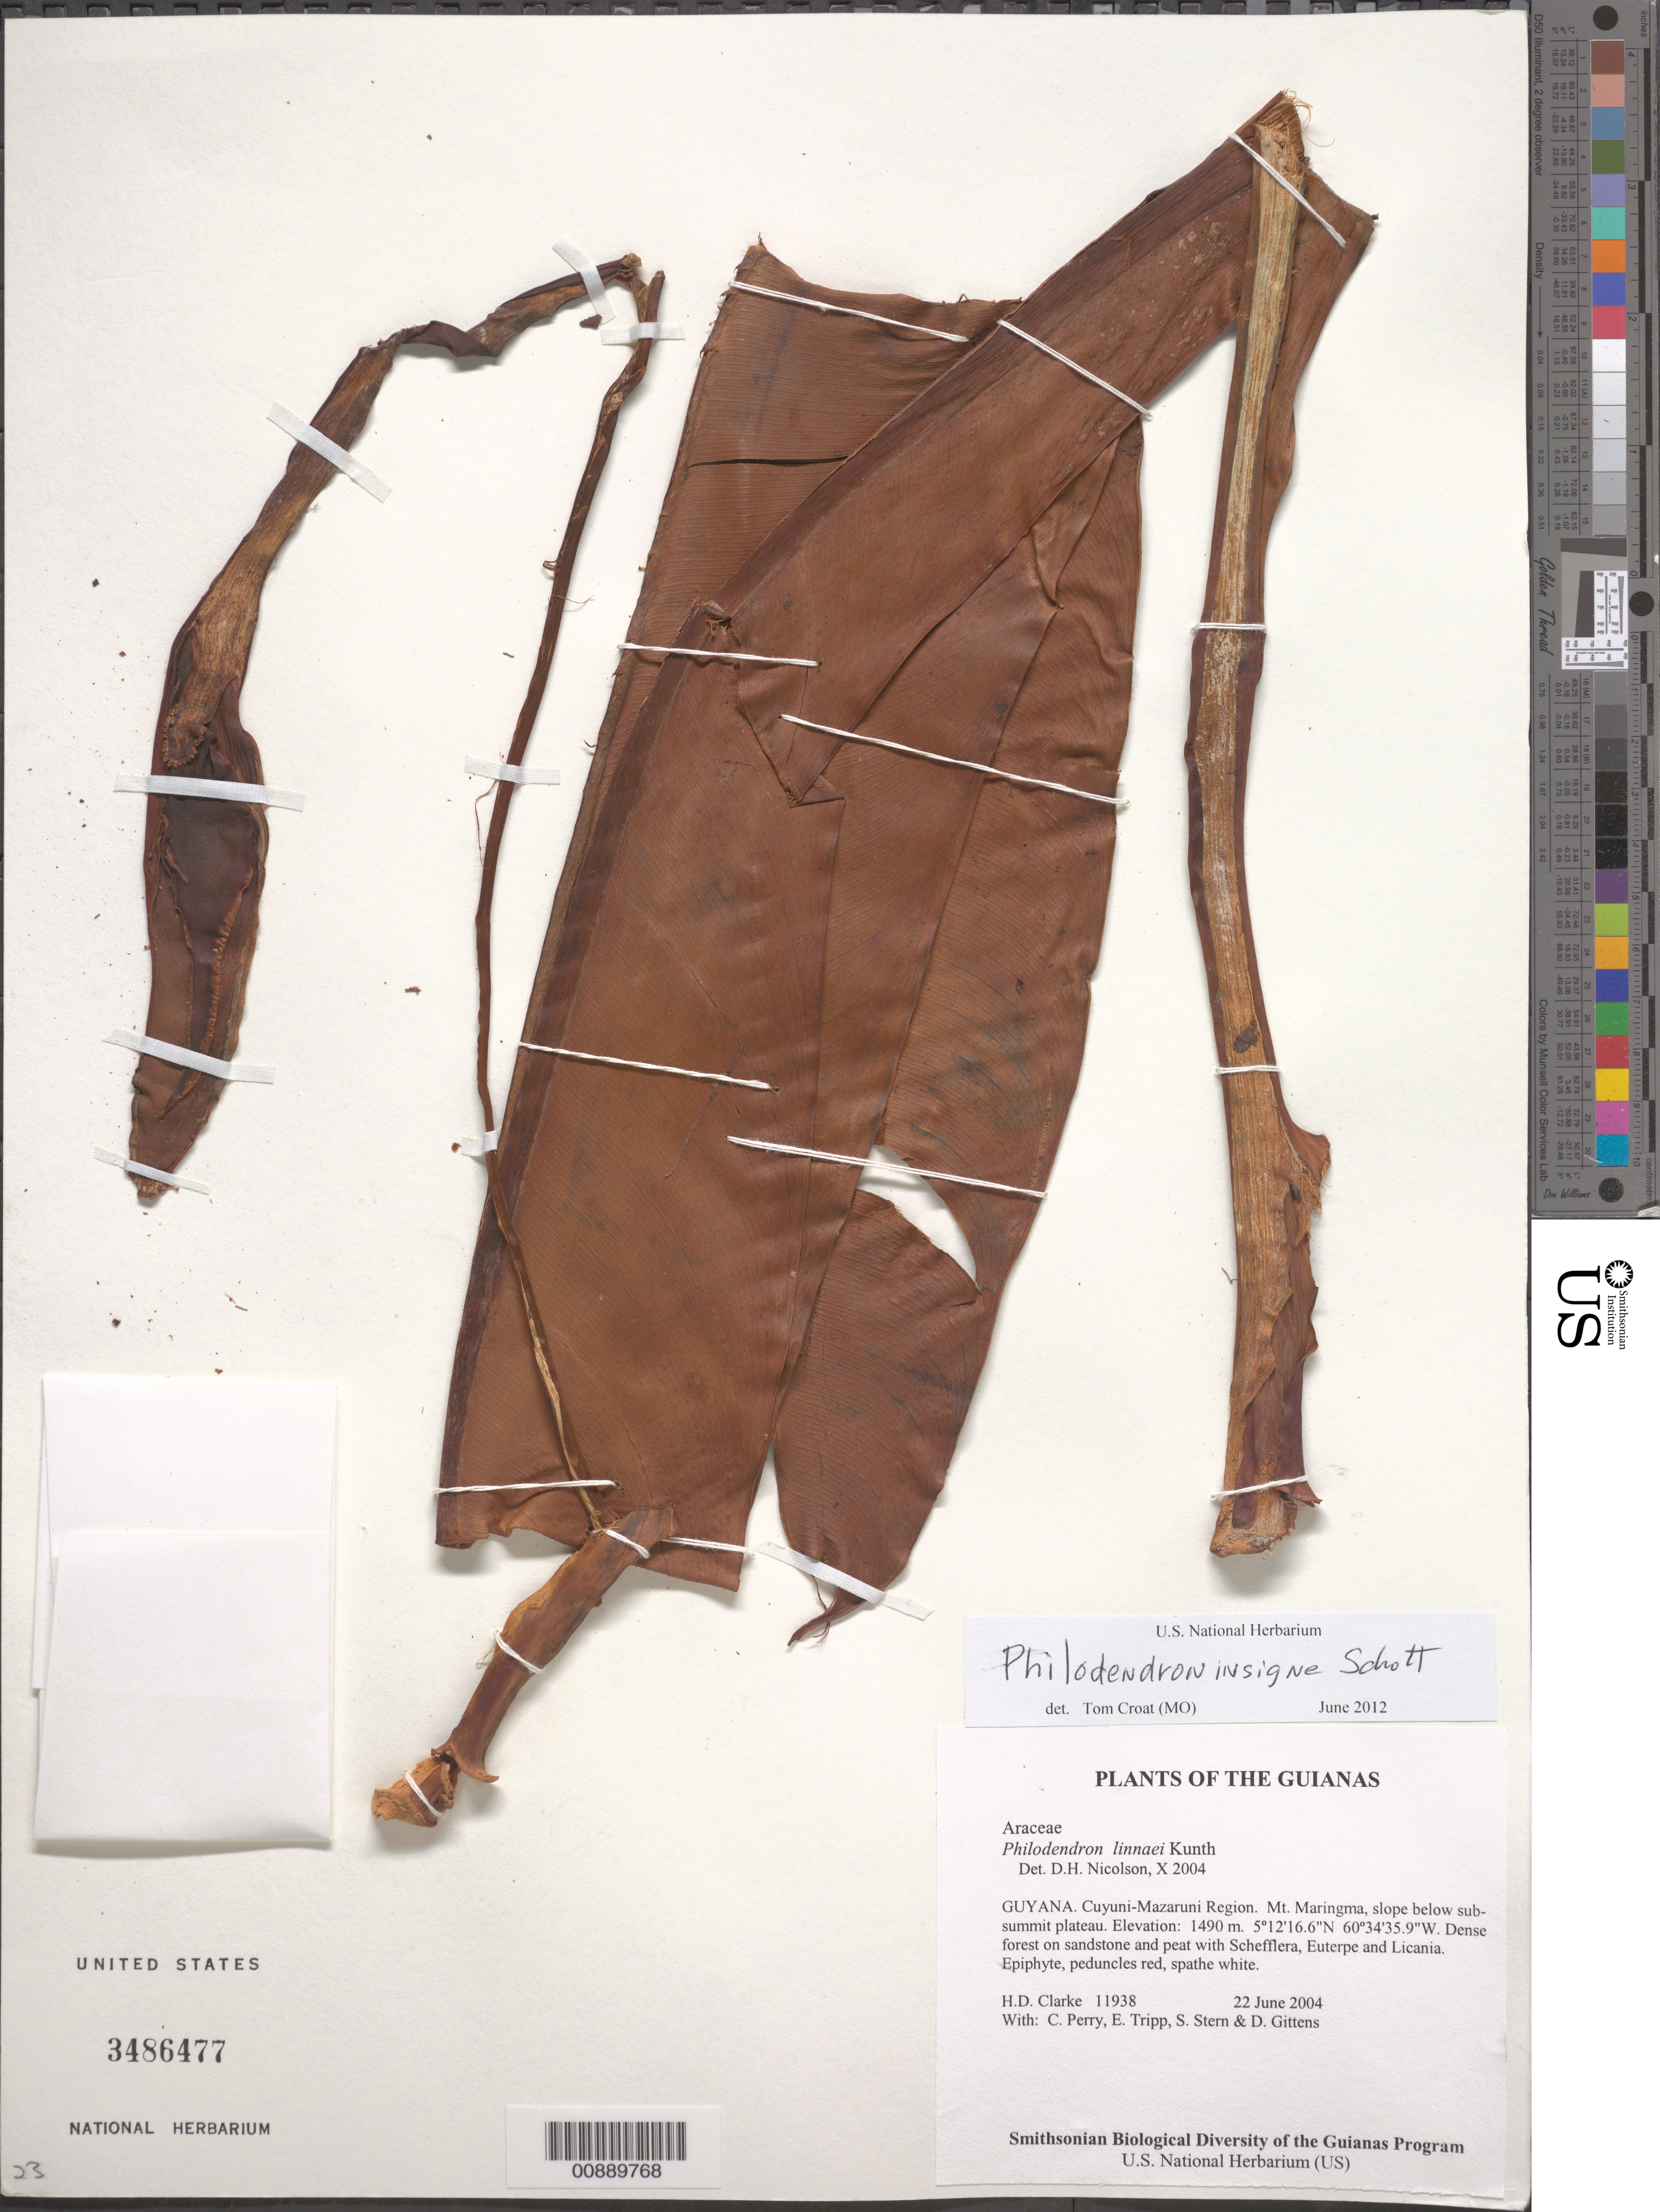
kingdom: Plantae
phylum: Tracheophyta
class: Liliopsida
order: Alismatales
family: Araceae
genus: Philodendron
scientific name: Philodendron linnaei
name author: Kunth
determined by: Nicolson, Dan H.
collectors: H. D. Clarke, C. Perry, E. Tripp, S. R. Stern & D. Gittens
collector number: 11938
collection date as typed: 22 June 2004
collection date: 2004-06-22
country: Guyana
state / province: Cuyuni-Mazaruni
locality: Mt. Maringma, slope below sub-summit plateau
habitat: Dense forest on sandstone and peat with Schefflera, Euterpe and Licania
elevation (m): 1490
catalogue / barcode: US 3486477